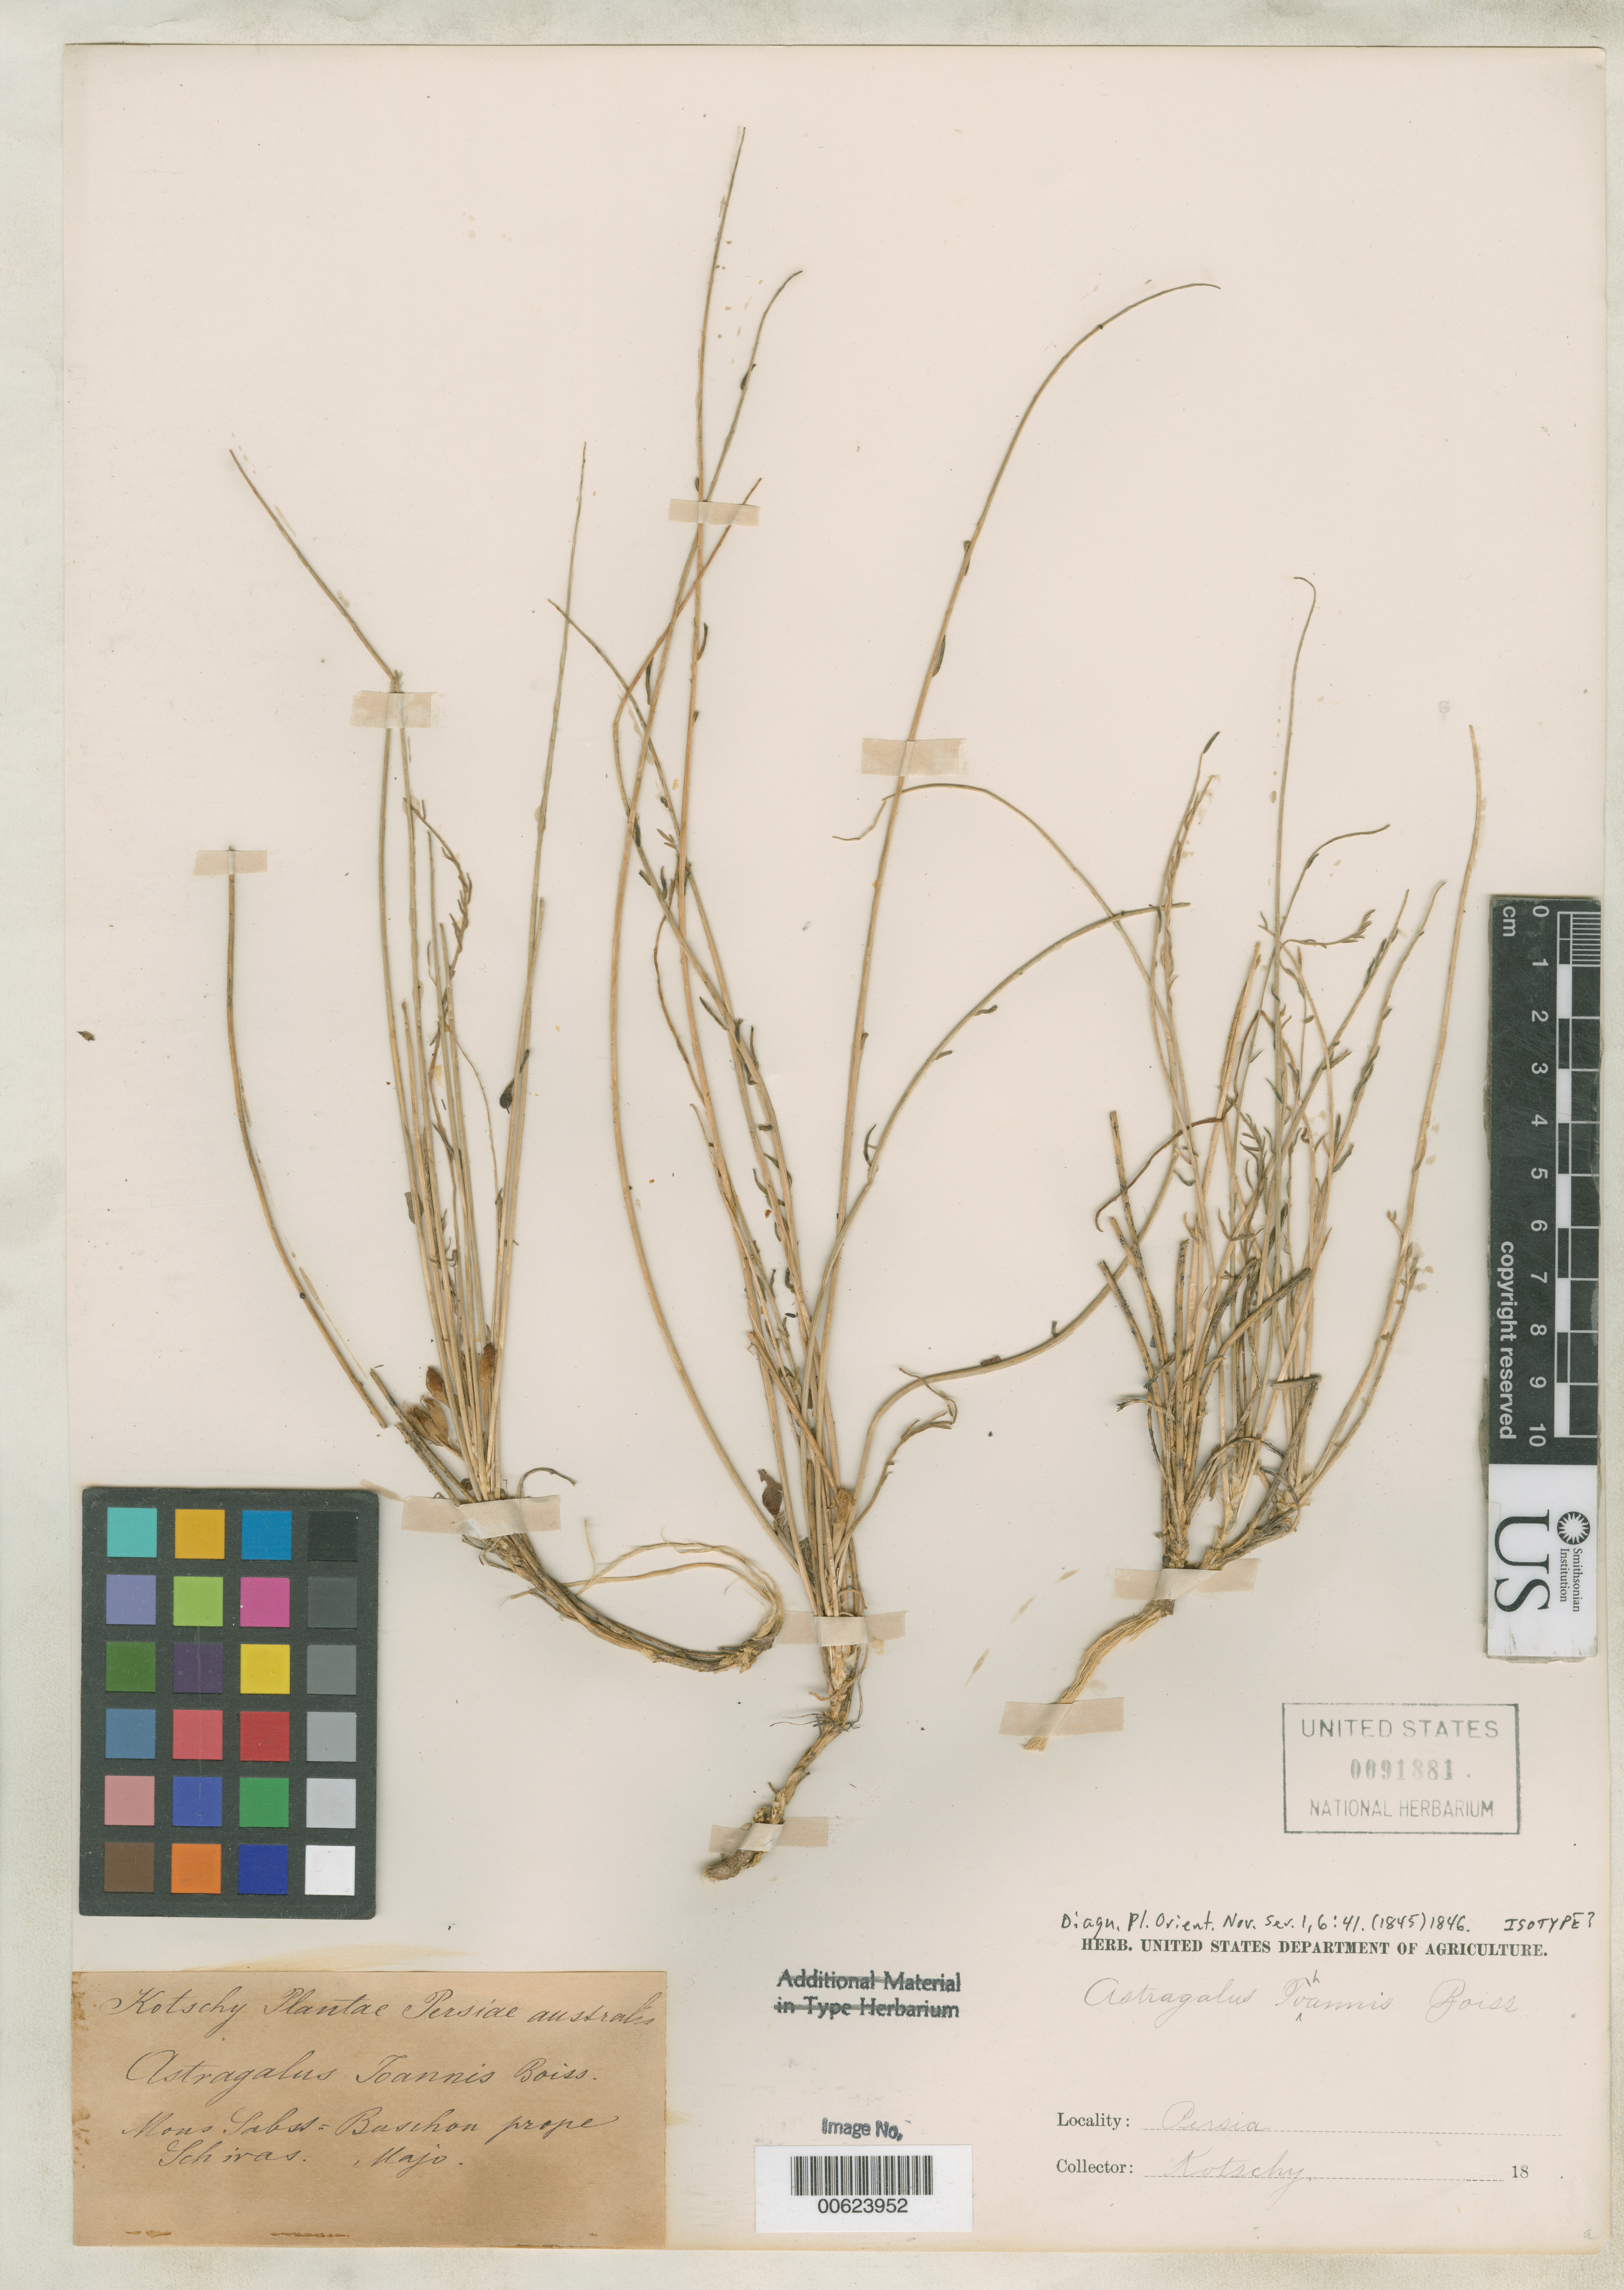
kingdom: Plantae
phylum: Tracheophyta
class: Magnoliopsida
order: Fabales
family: Fabaceae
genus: Astragalus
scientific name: Astragalus johannis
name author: Boiss.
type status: Possible Isotype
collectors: K. G. Kotschy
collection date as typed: May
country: Iran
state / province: Fars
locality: Mons Sabst-Buschom prope Schiras.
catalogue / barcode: US 91881